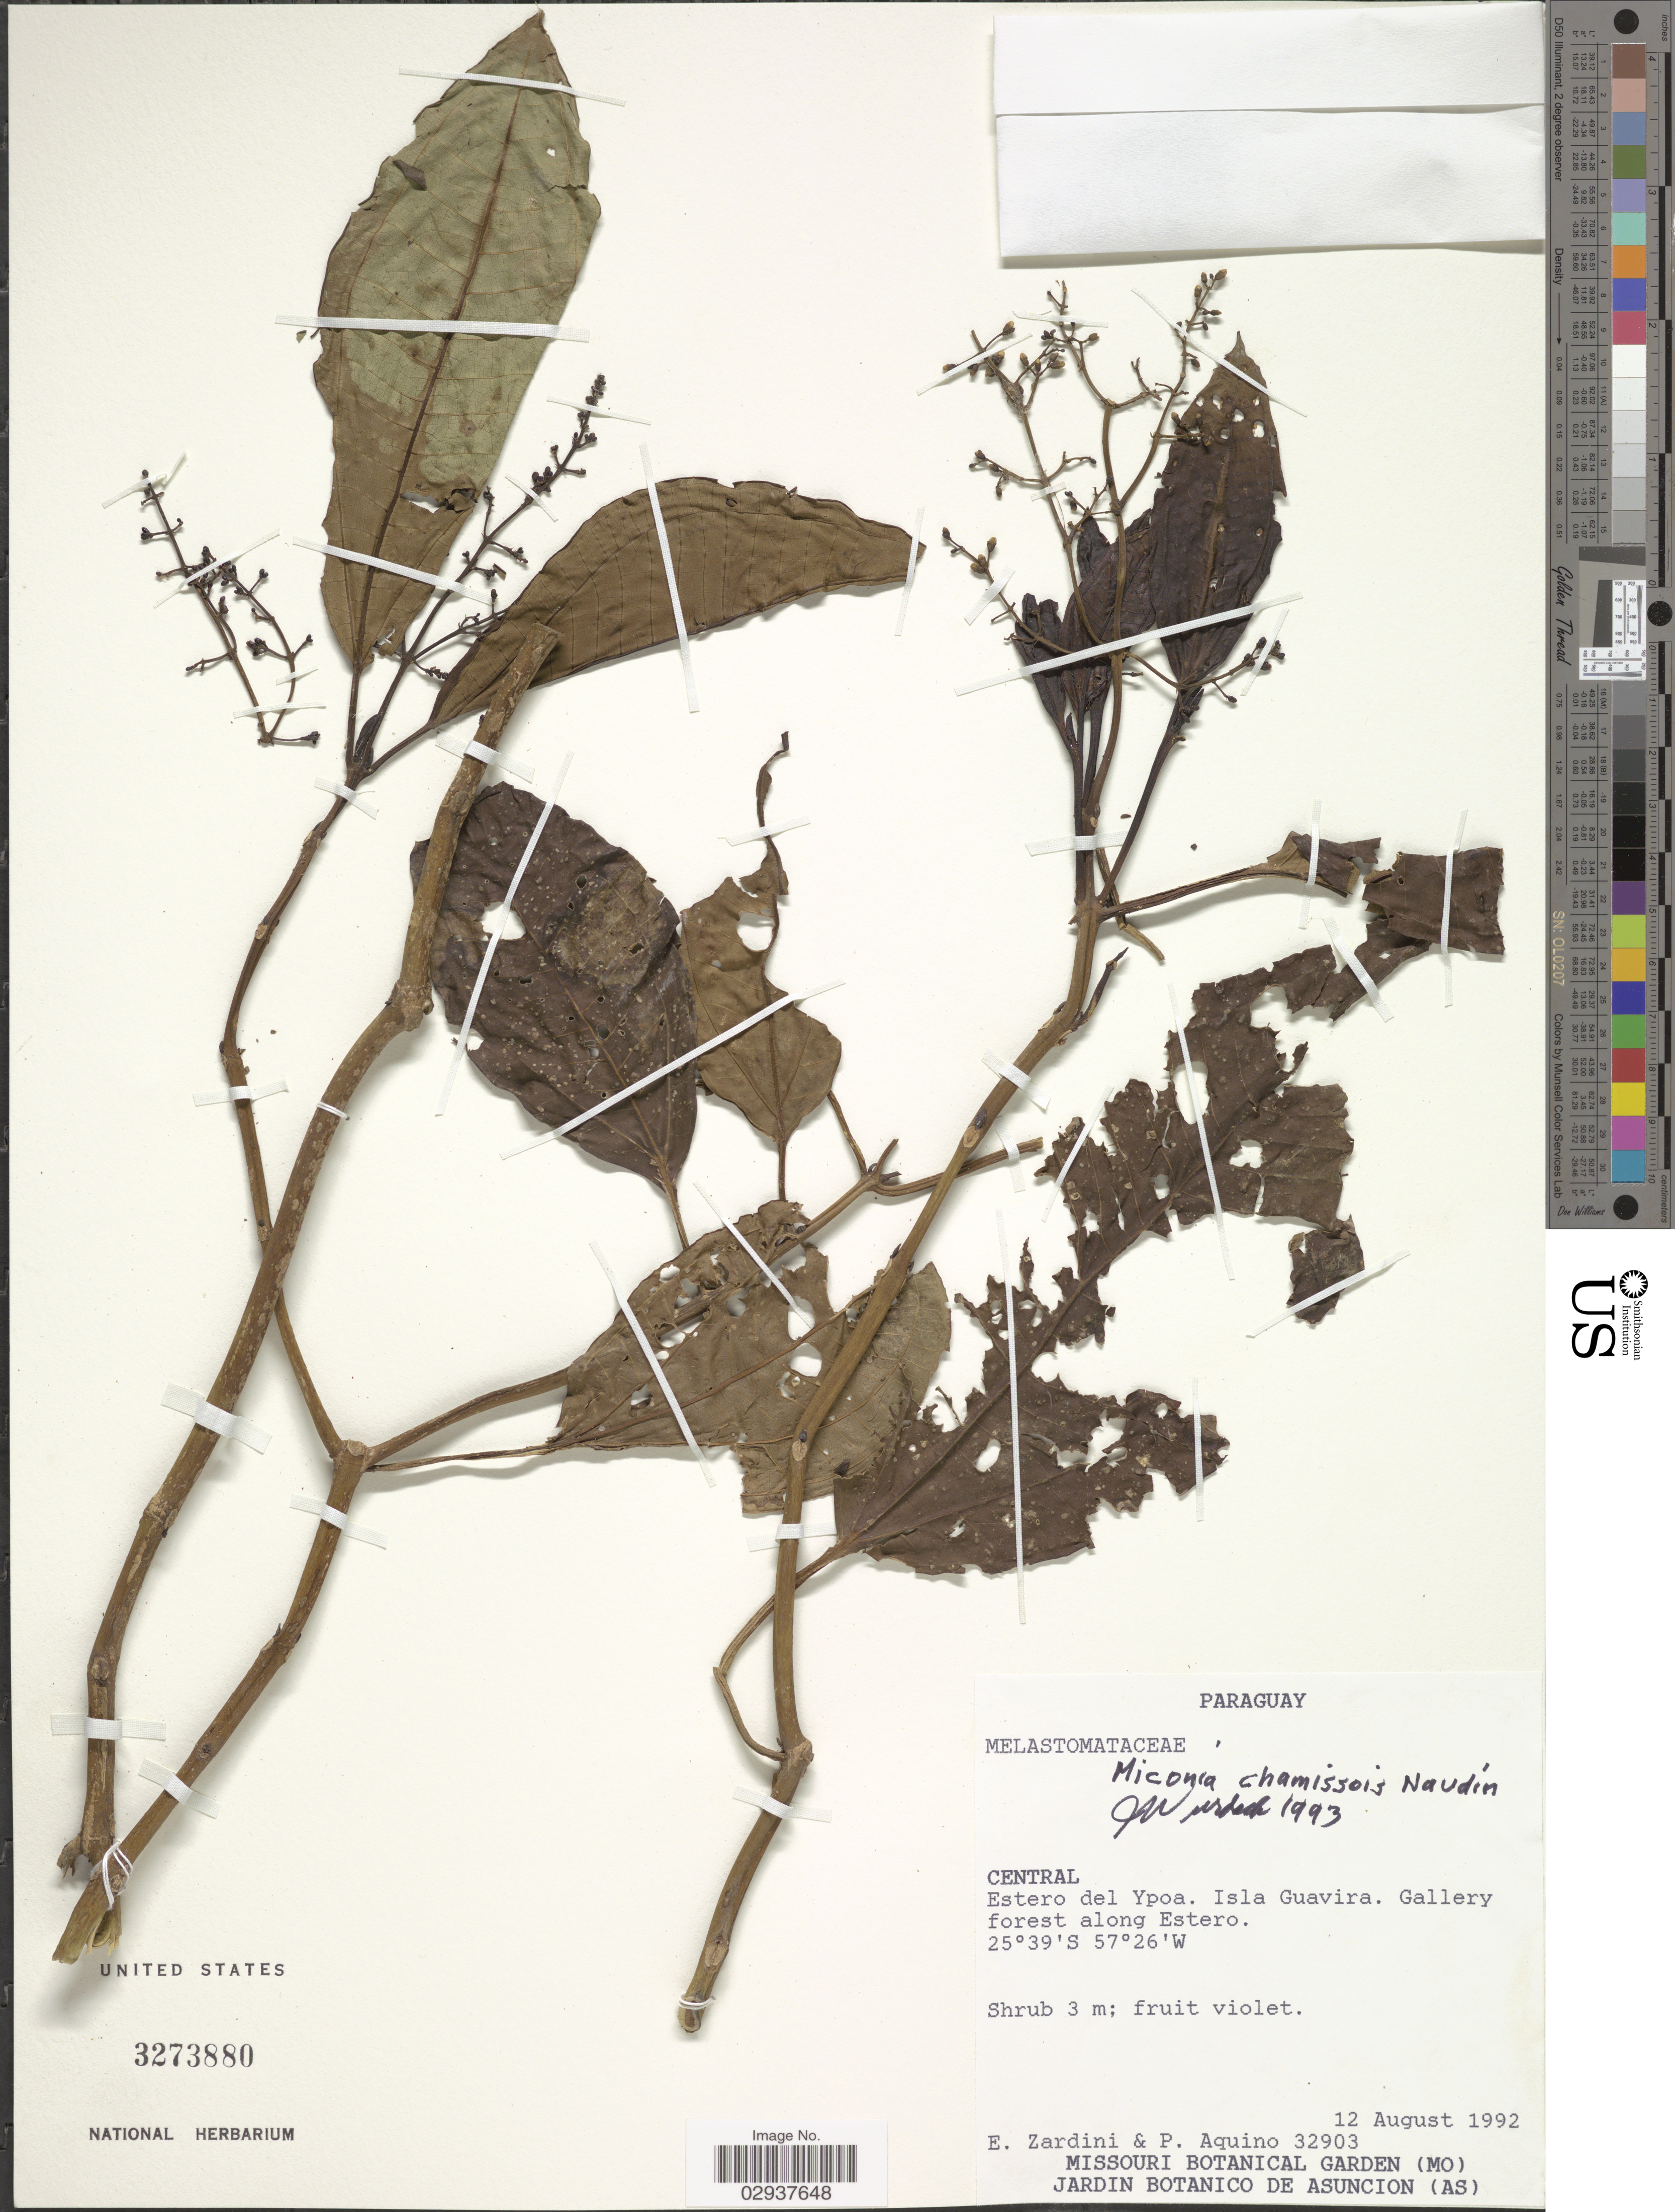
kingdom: Plantae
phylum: Tracheophyta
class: Magnoliopsida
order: Myrtales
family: Melastomataceae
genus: Miconia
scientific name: Miconia chamissois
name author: Naudin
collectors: E. Zardini & P. Aquino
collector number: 32903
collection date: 1992-08-12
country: Paraguay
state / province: Central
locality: Estero del Ypoa. Isla Guavira. Gallery forest along Estero.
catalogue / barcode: US 3273880